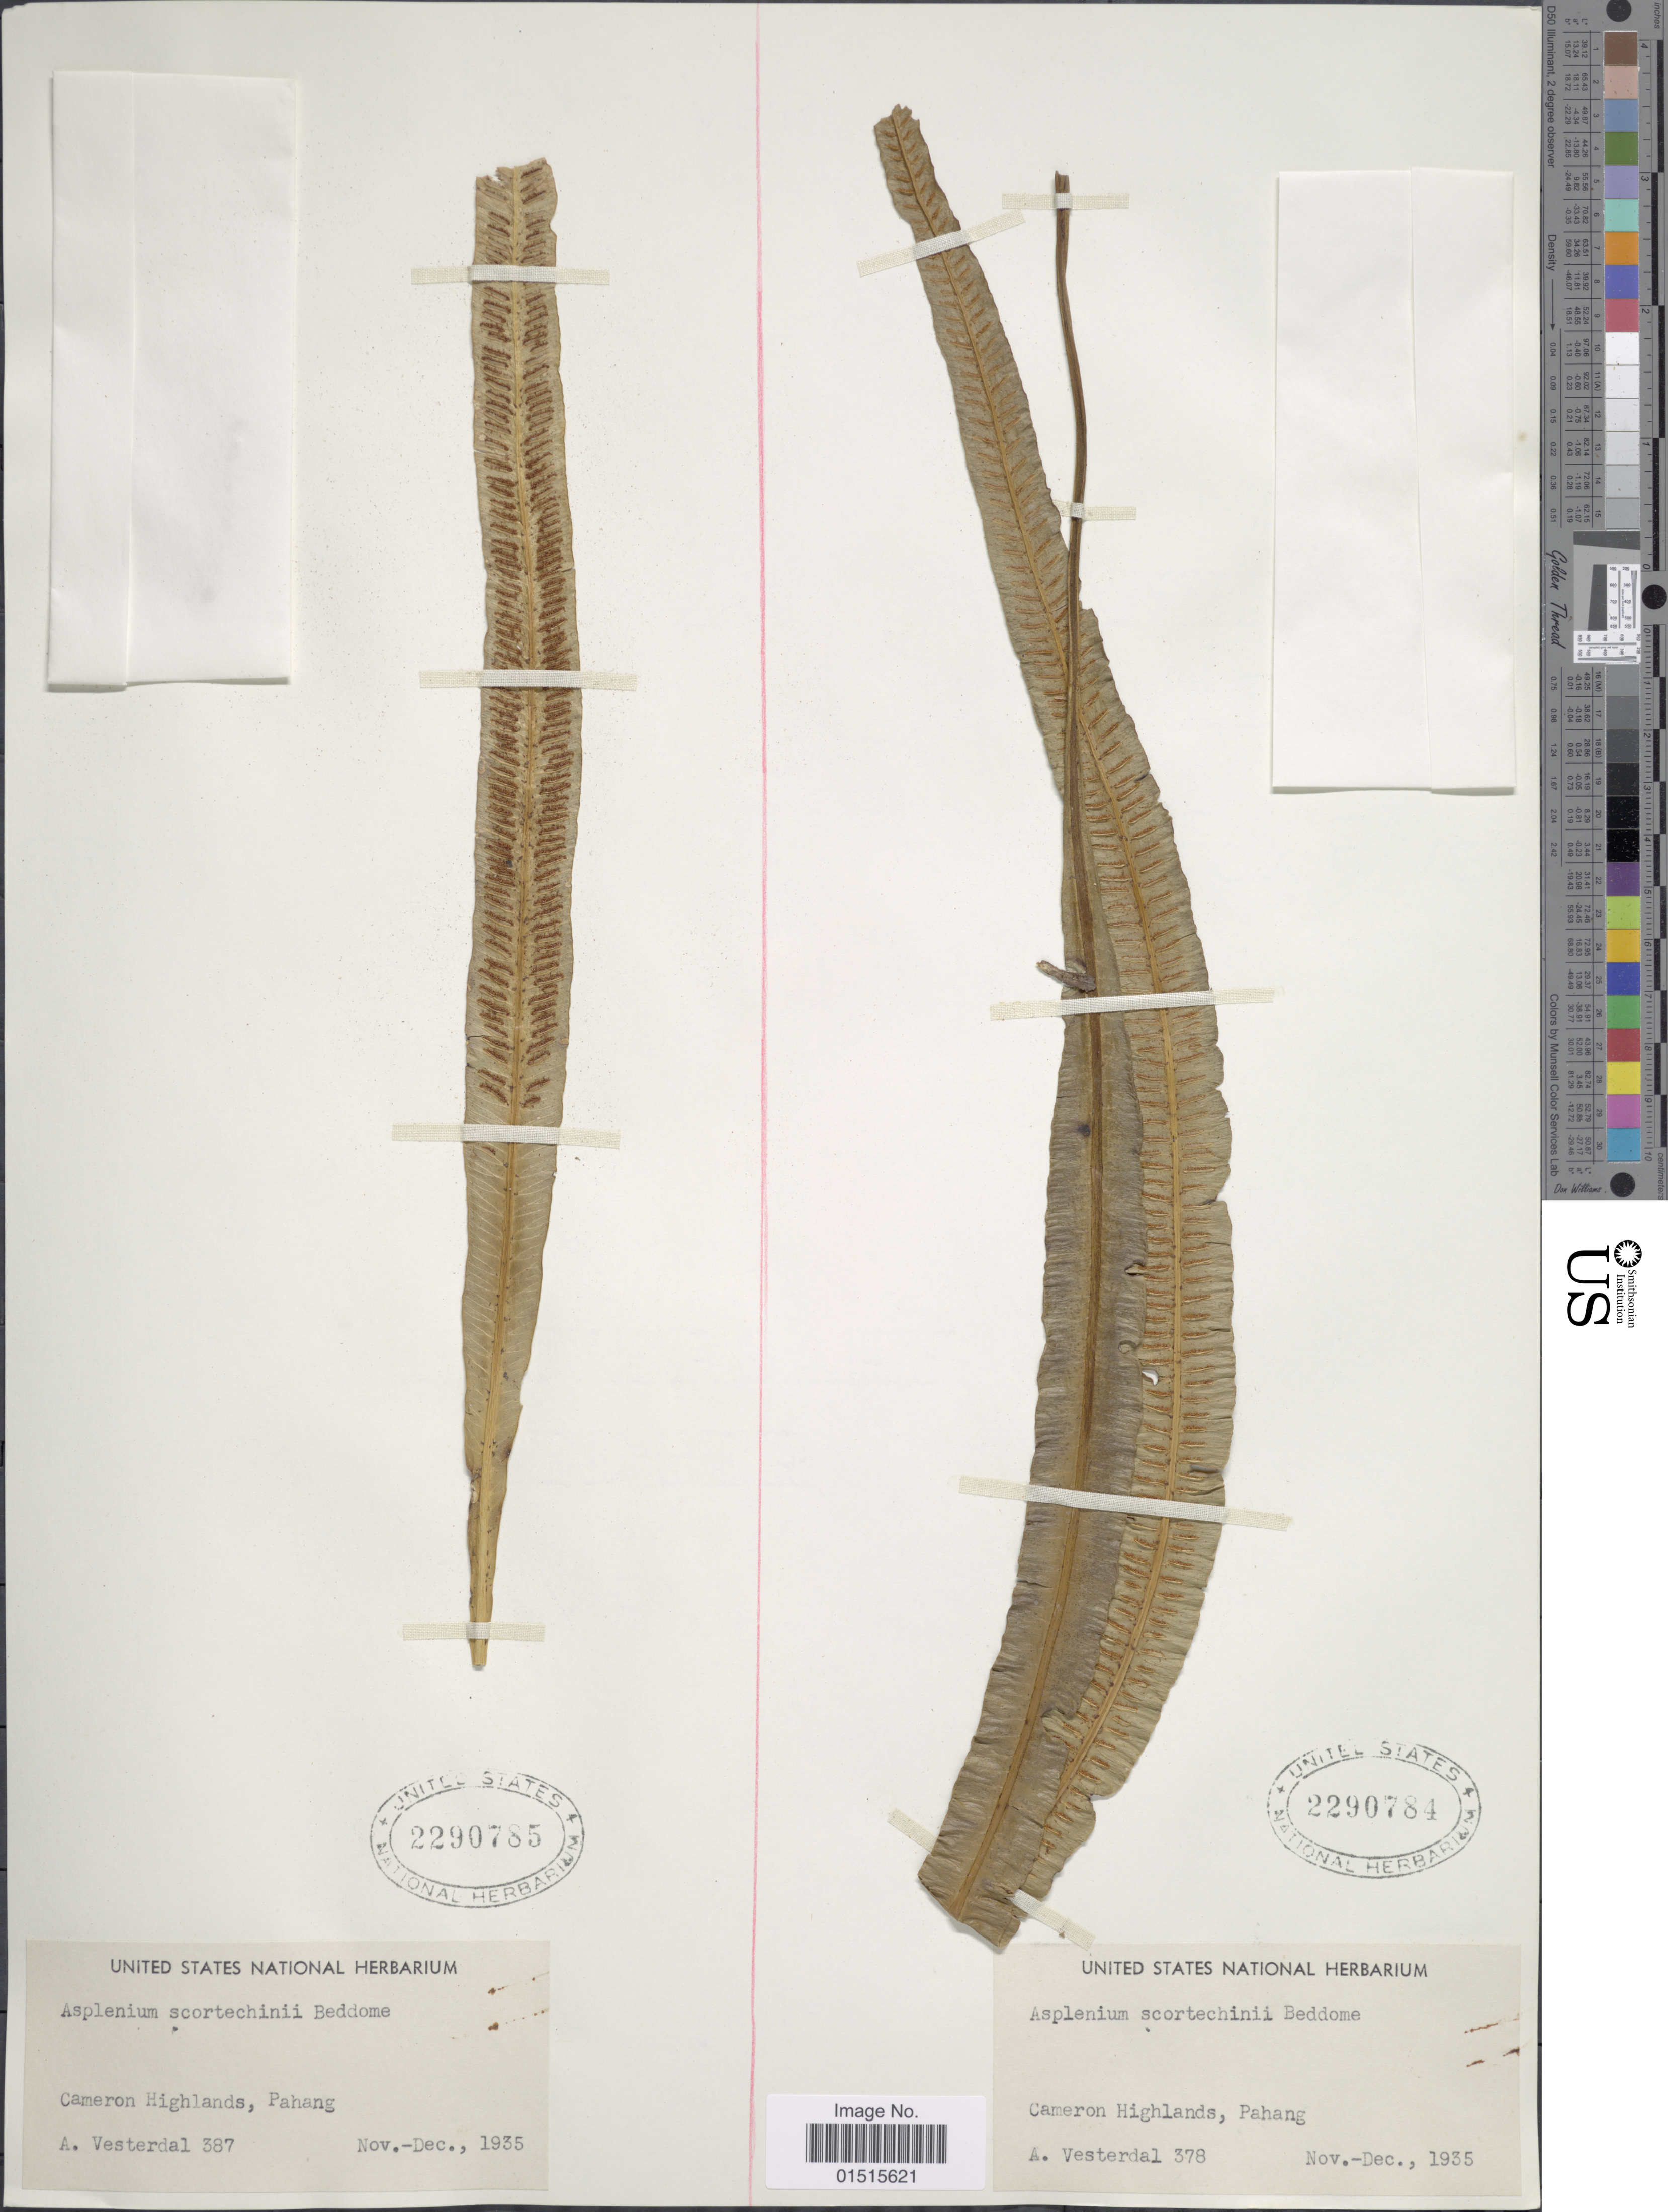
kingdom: Plantae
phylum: Tracheophyta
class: Polypodiopsida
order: Polypodiales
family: Aspleniaceae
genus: Asplenium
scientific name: Asplenium scortechinii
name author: Bedd.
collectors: A. Vesterdal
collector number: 387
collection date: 1935-11/1935-12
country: Malaysia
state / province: Pahang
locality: Cameron Highlands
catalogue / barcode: US 2290785